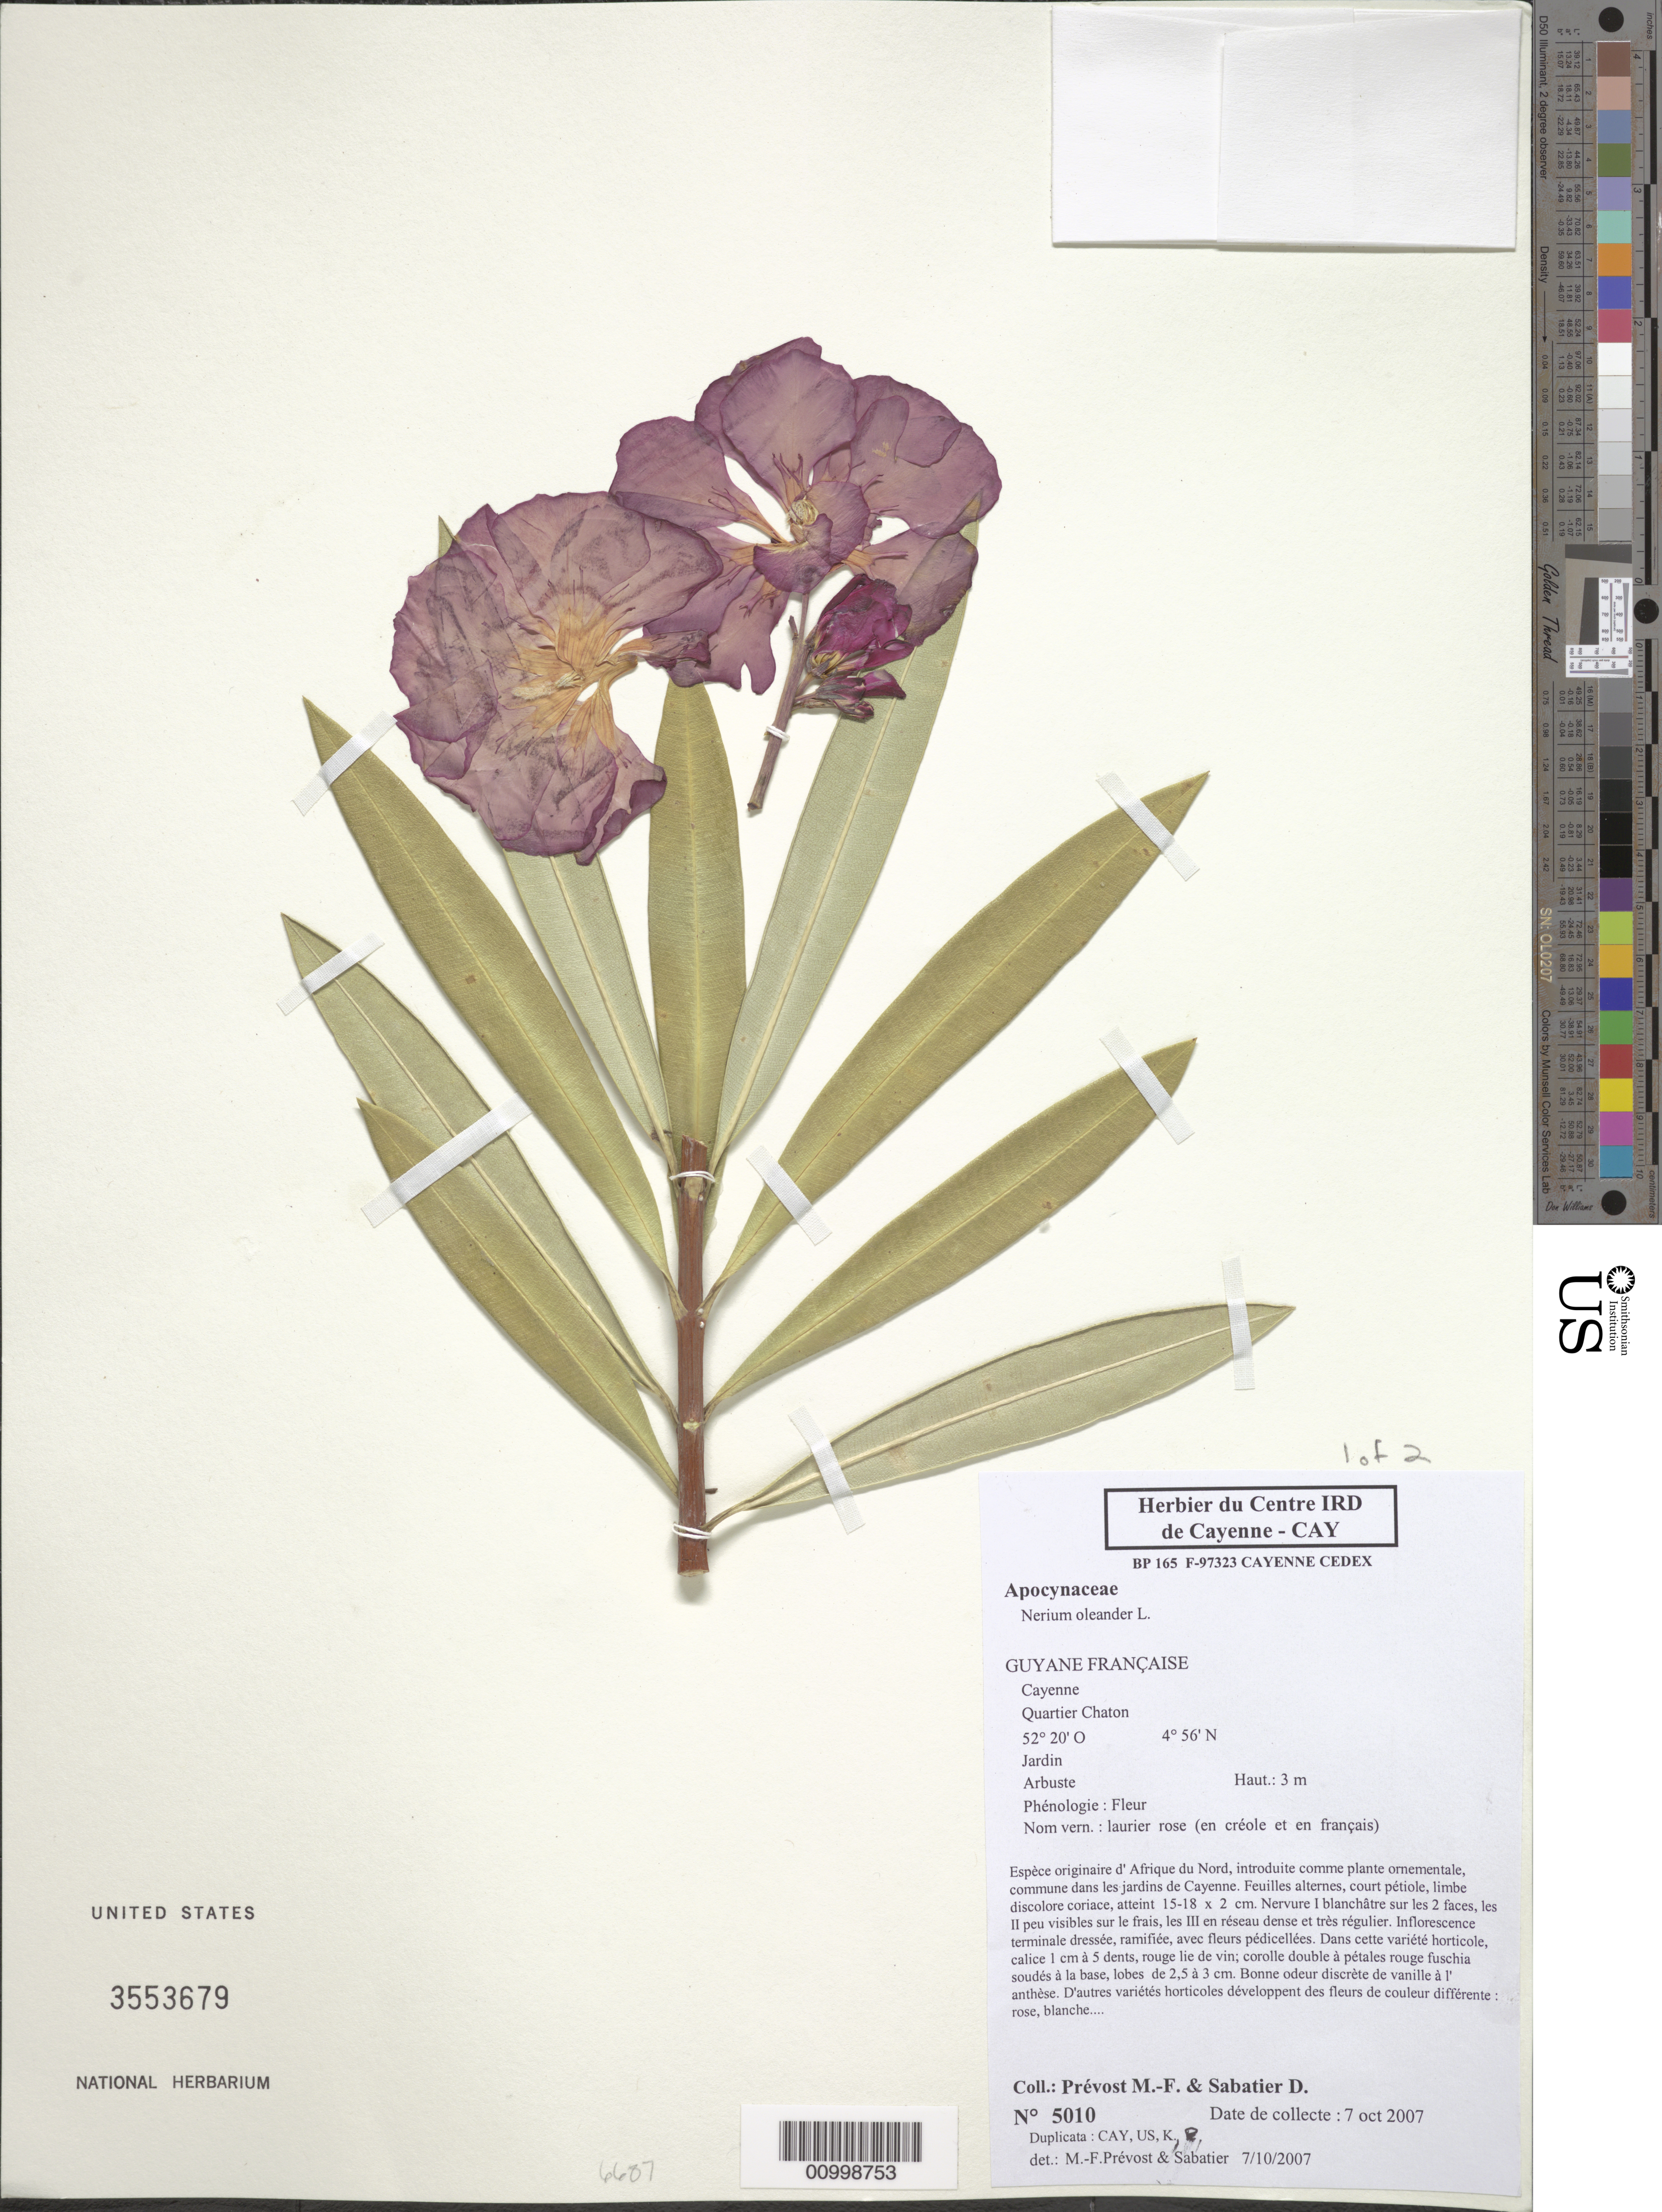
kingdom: Plantae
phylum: Tracheophyta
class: Magnoliopsida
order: Gentianales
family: Apocynaceae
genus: Nerium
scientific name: Nerium oleander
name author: L.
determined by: Prévost, M.-F.; Sabatier, D.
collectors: M.-F. Prévost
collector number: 5010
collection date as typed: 7-Oct-07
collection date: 2007-10-07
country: French Guiana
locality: Cayenne, Quartier Chaton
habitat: Jardin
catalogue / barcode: US 3553679